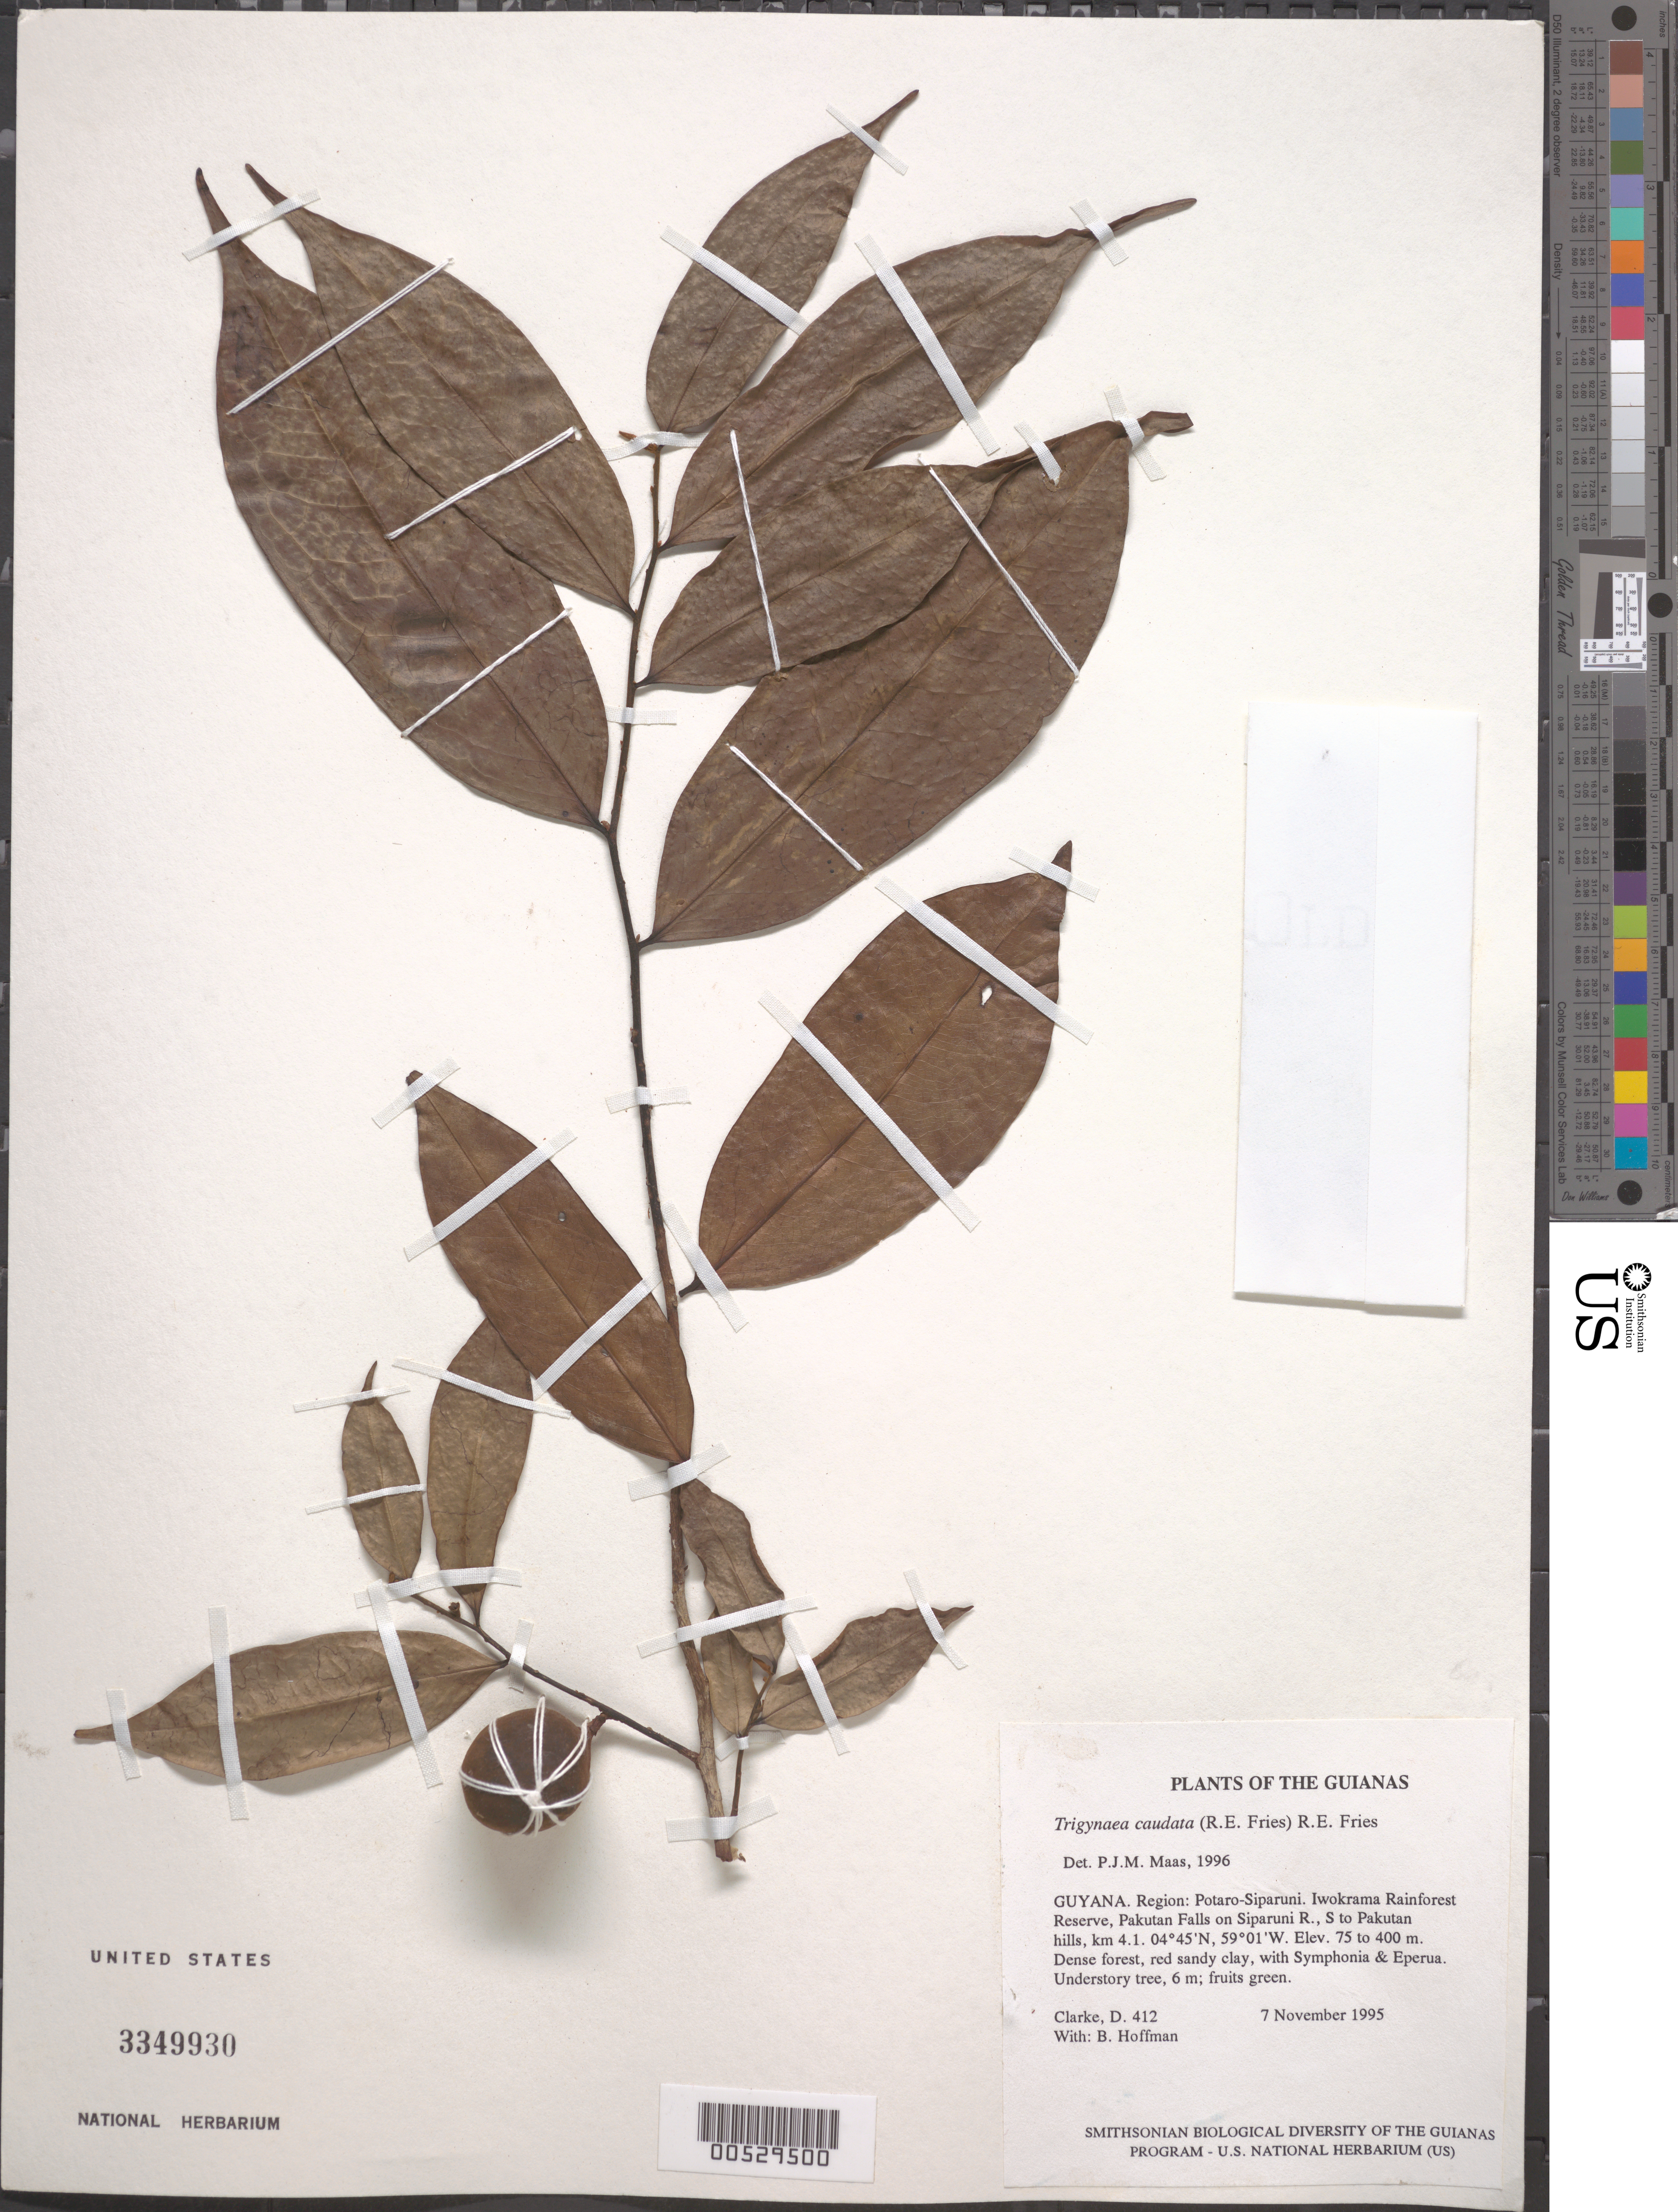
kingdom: Plantae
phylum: Tracheophyta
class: Magnoliopsida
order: Magnoliales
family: Annonaceae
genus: Trigynaea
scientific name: Trigynaea caudata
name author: (R.E. Fr.) R.E. Fr.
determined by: Maas, Paul J. M.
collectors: H. D. Clarke & B. Hoffman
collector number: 412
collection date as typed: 7 November 1995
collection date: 1995-11-07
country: Guyana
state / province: Potaro-Siparuni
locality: Iwokrama Rainforest Reserve, Pakutau Falls on Siparuni R., S to Pakutau hills, km 4.1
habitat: Dense forest, red sandy clay, with Symphonia & Eperua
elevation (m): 75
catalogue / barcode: US 3349930